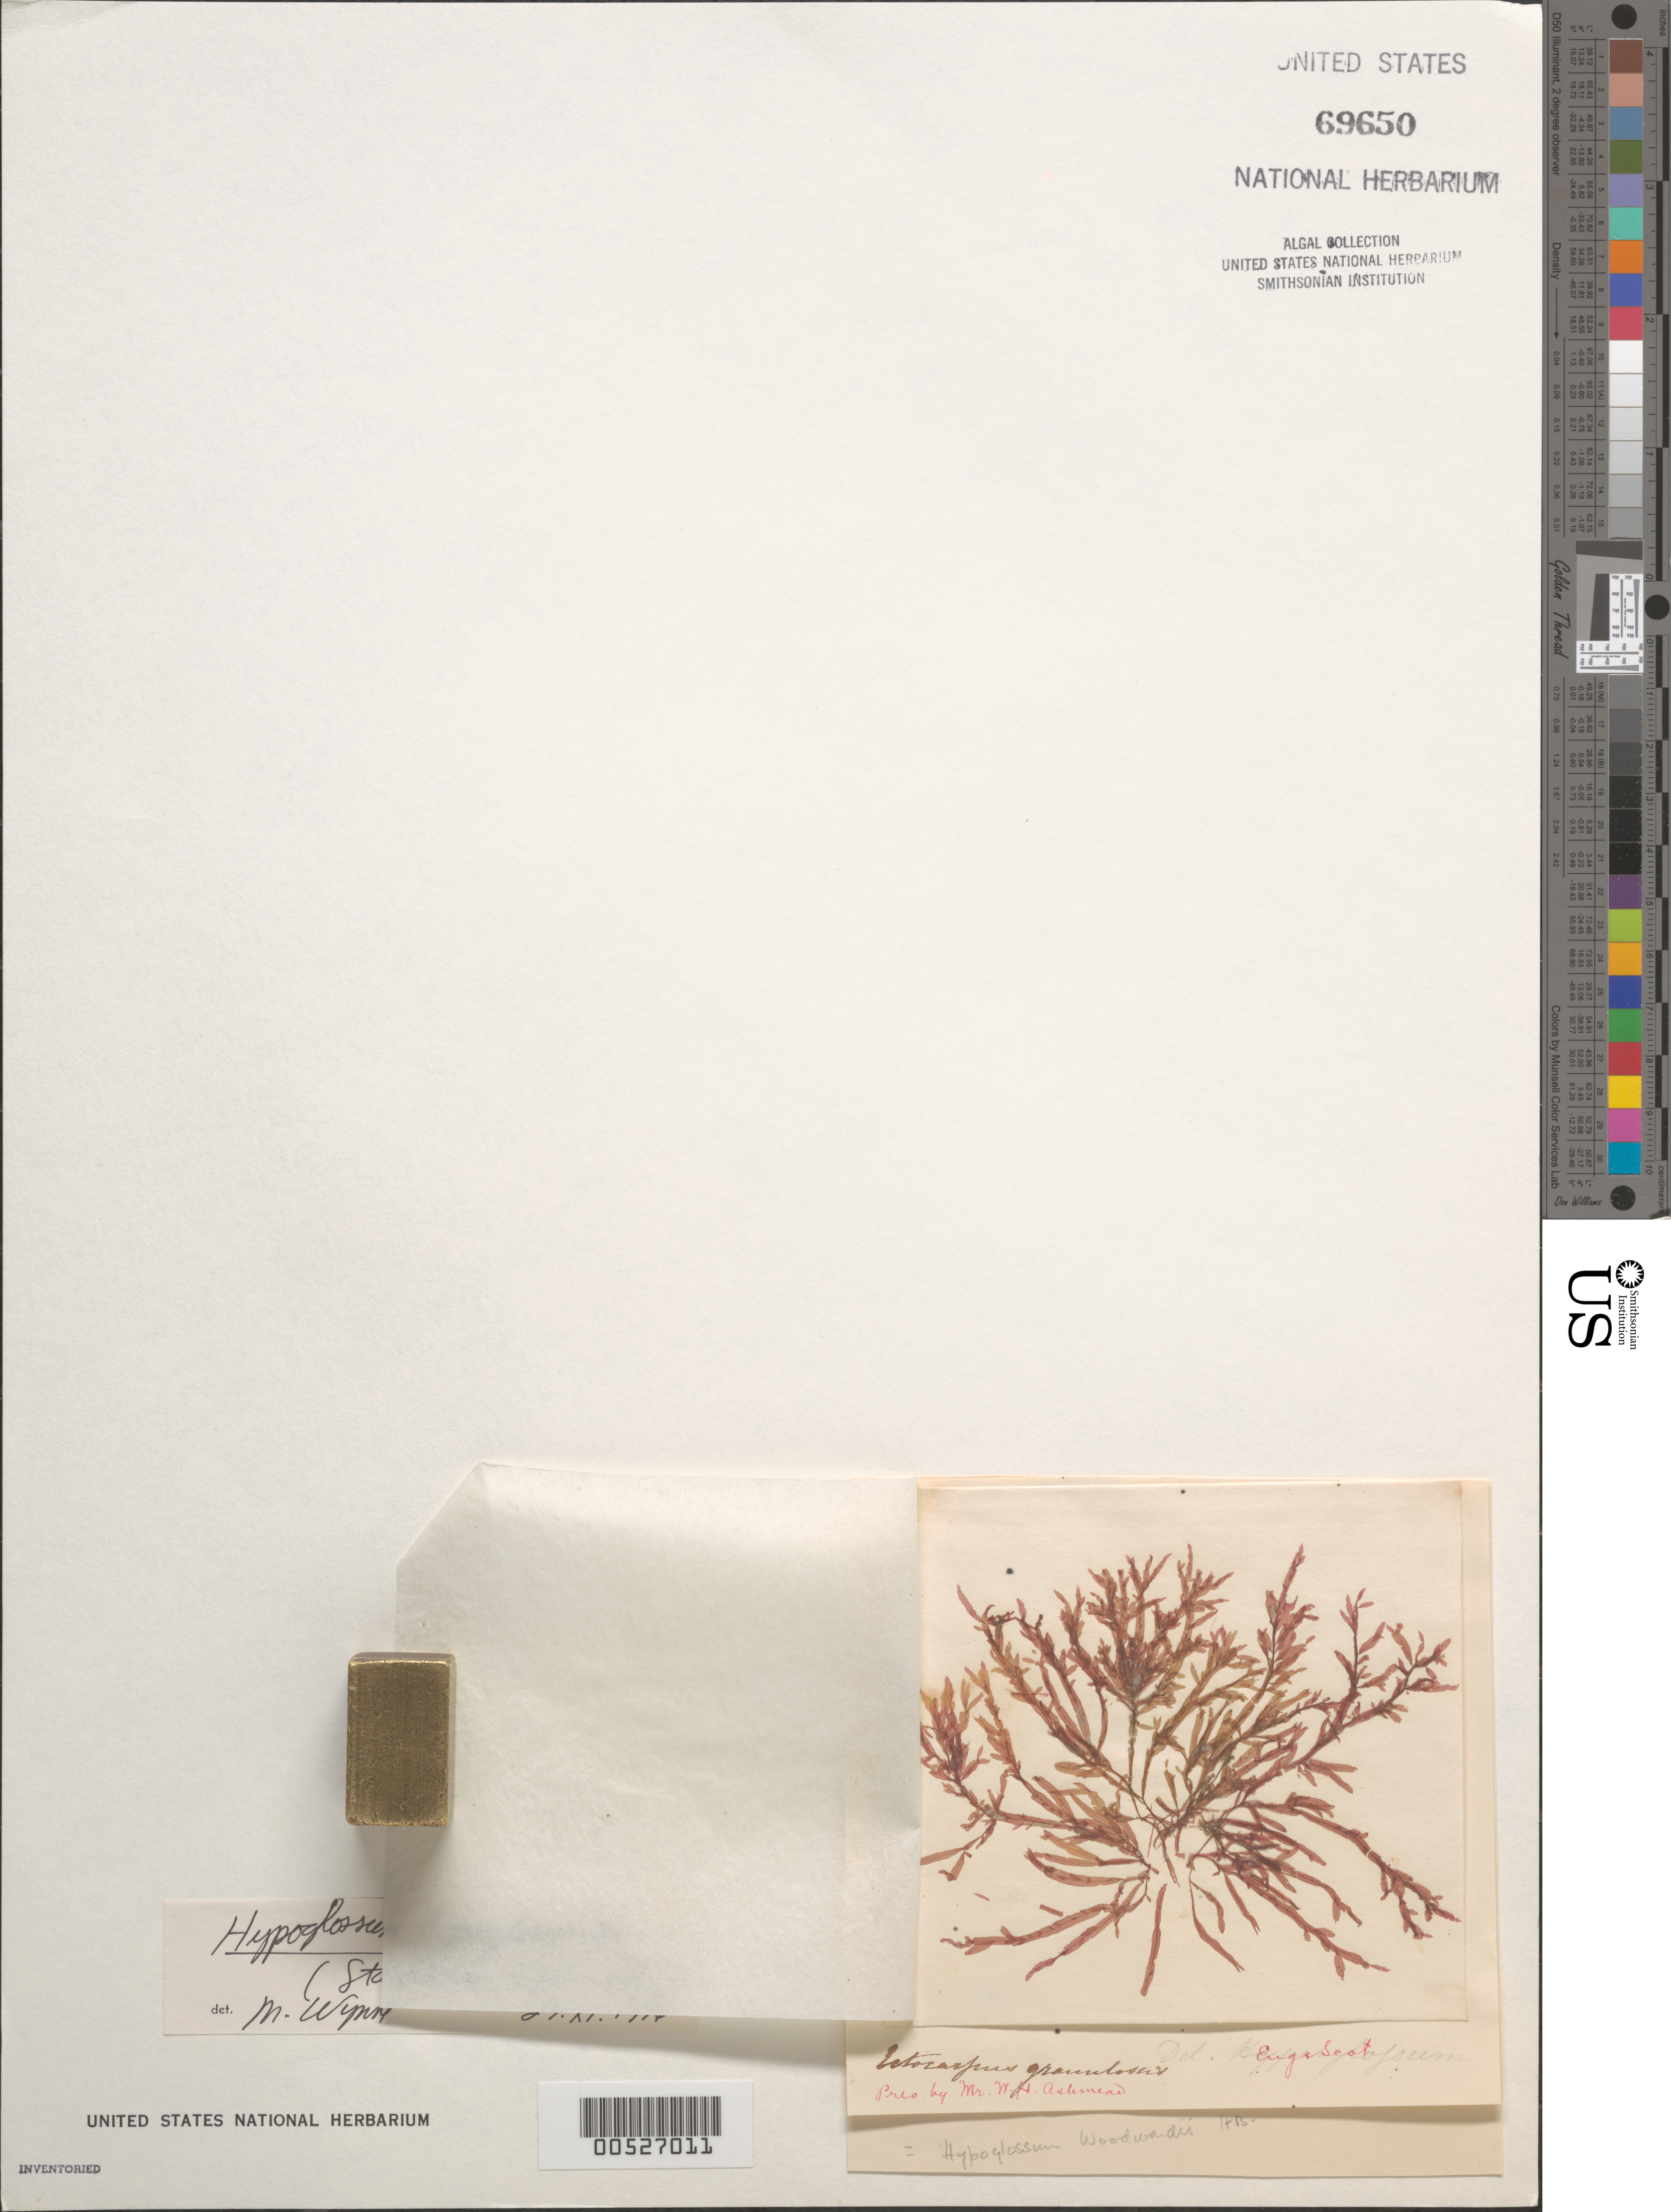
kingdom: Plantae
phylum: Rhodophyta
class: Florideophyceae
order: Ceramiales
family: Delesseriaceae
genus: Hypoglossum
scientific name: Hypoglossum hypoglossoides (Harv.) Womersley & Shepley, nom. illeg.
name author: (Harv.) Womersley & Shepley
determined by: Wynne, M. J.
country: United Kingdom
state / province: England / Scotland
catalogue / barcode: US 69650